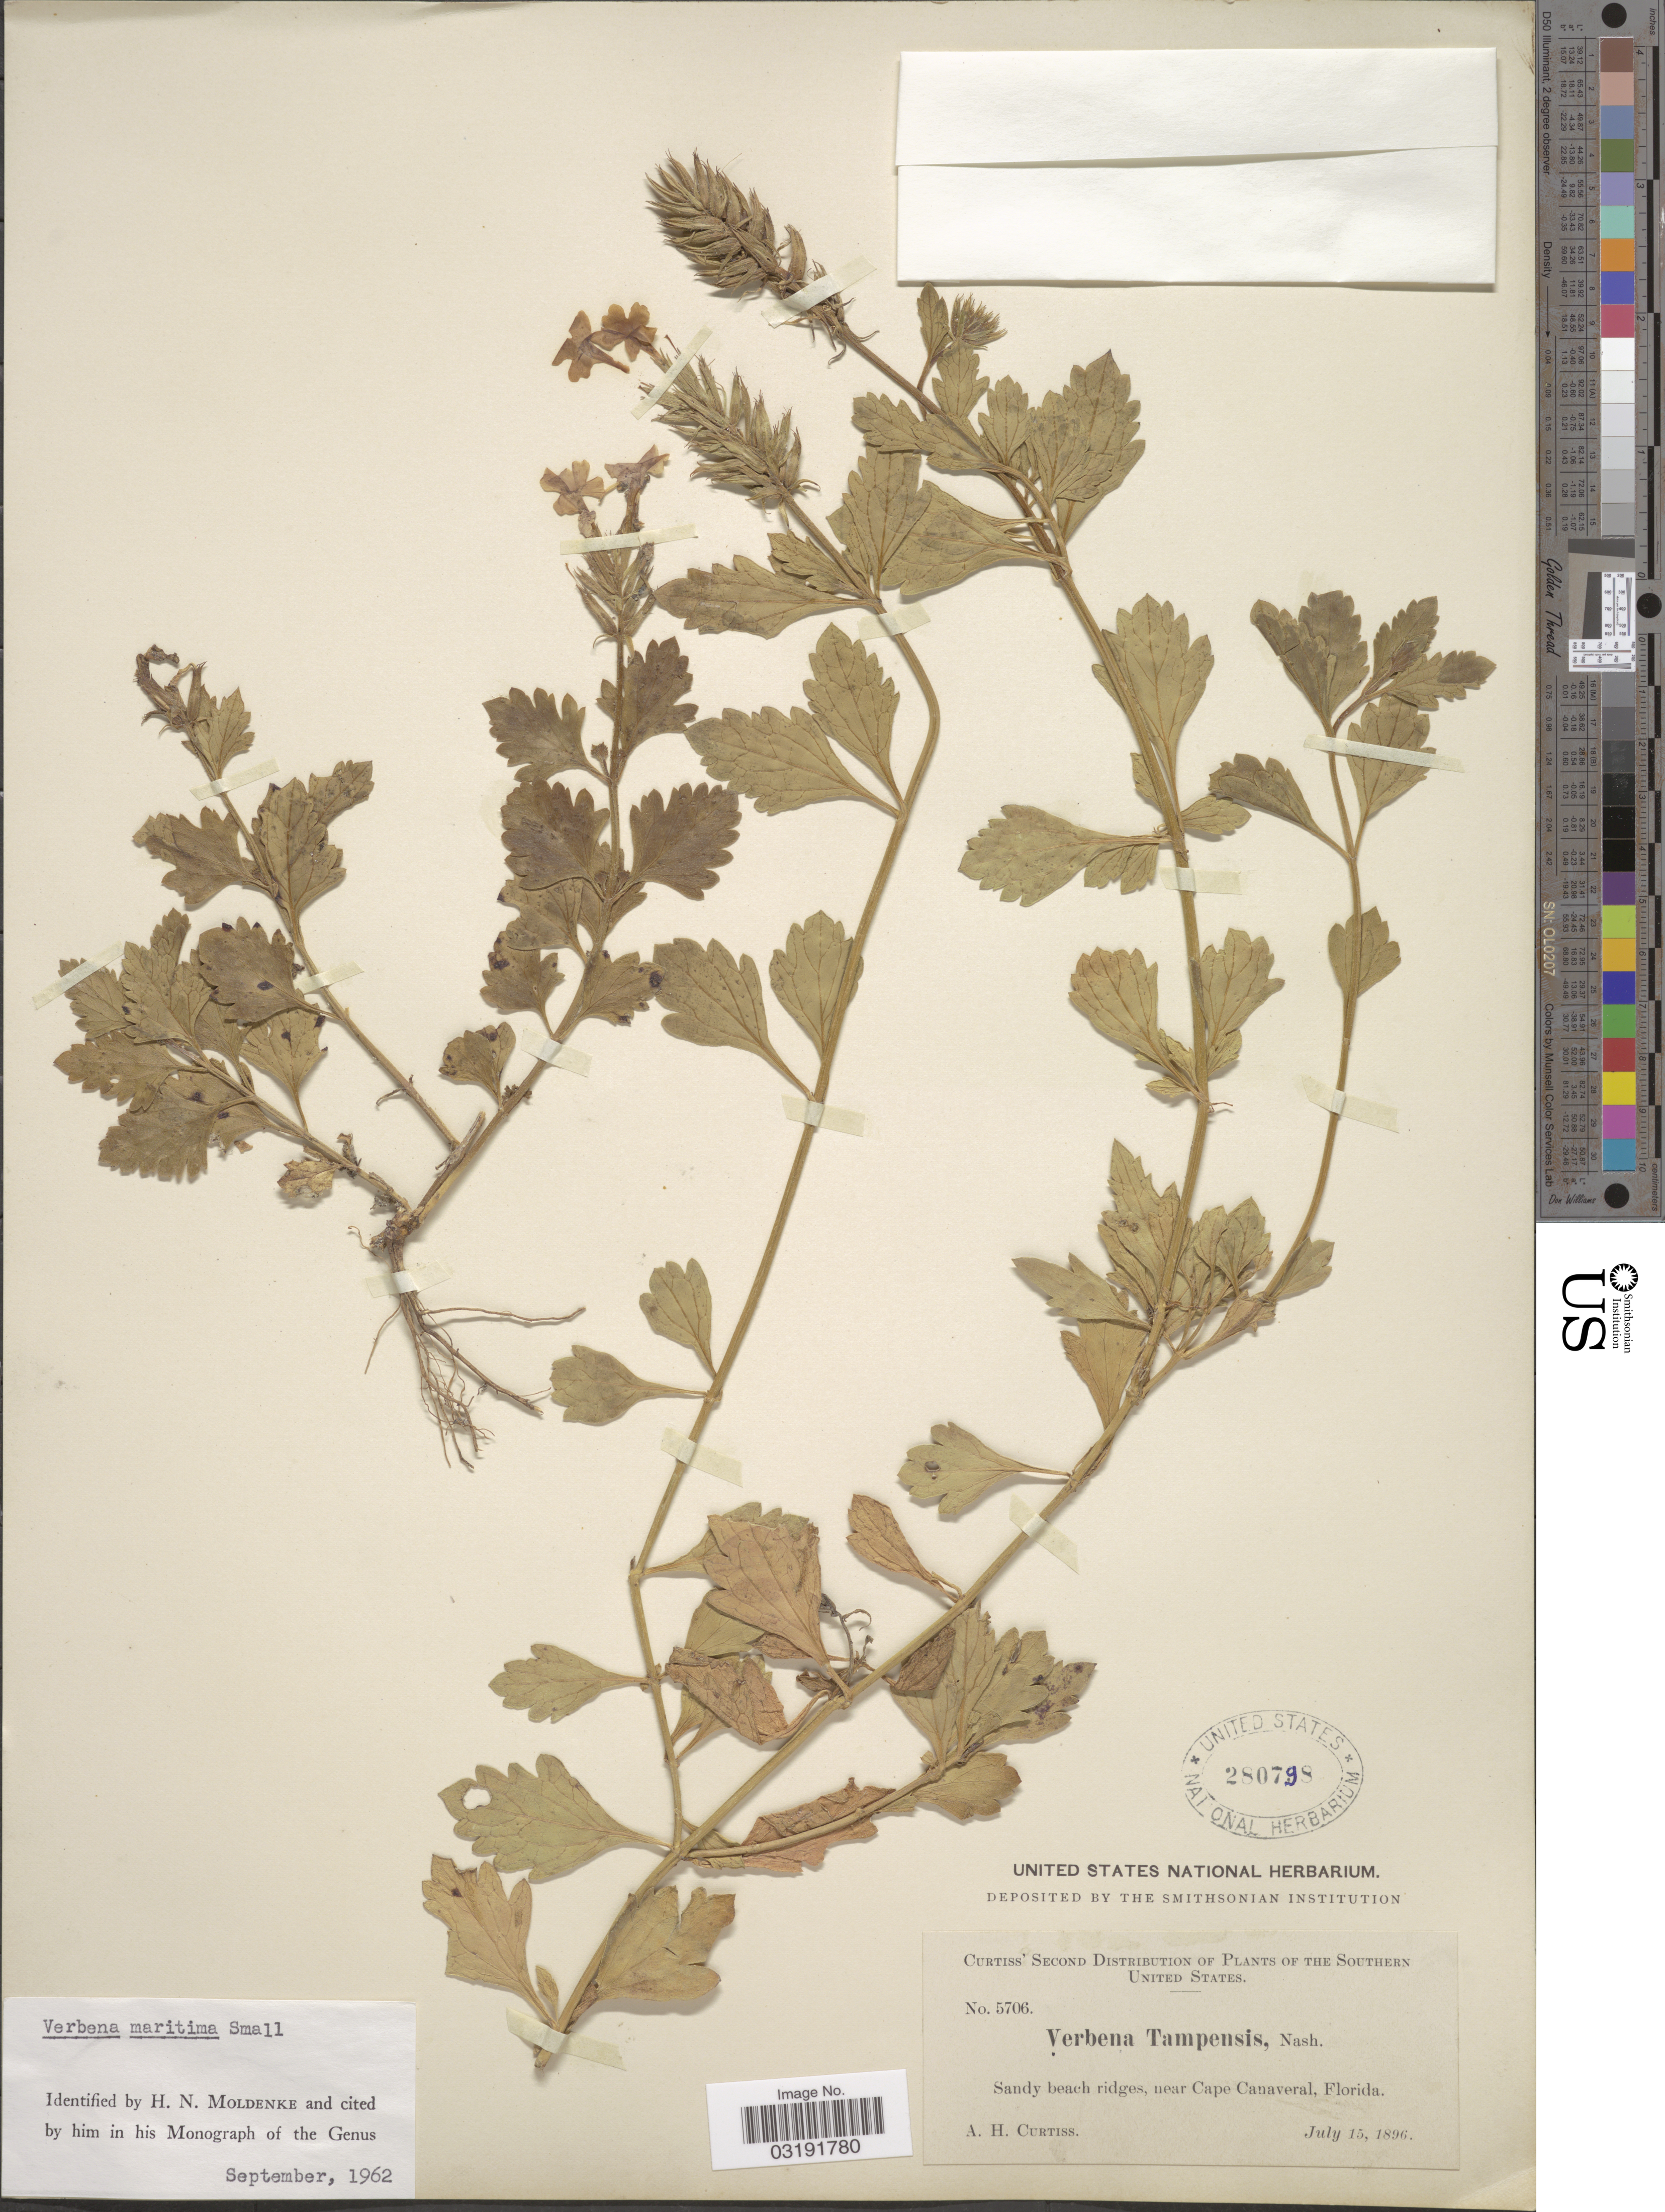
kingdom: Plantae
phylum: Tracheophyta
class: Magnoliopsida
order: Lamiales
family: Verbenaceae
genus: Verbena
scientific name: Verbena maritima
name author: Small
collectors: A. H. Curtiss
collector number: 5706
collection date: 1896-07-15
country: United States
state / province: Florida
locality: Southern United States. Sandy beach ridges, near Cape Canaveral.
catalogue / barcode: US 280798